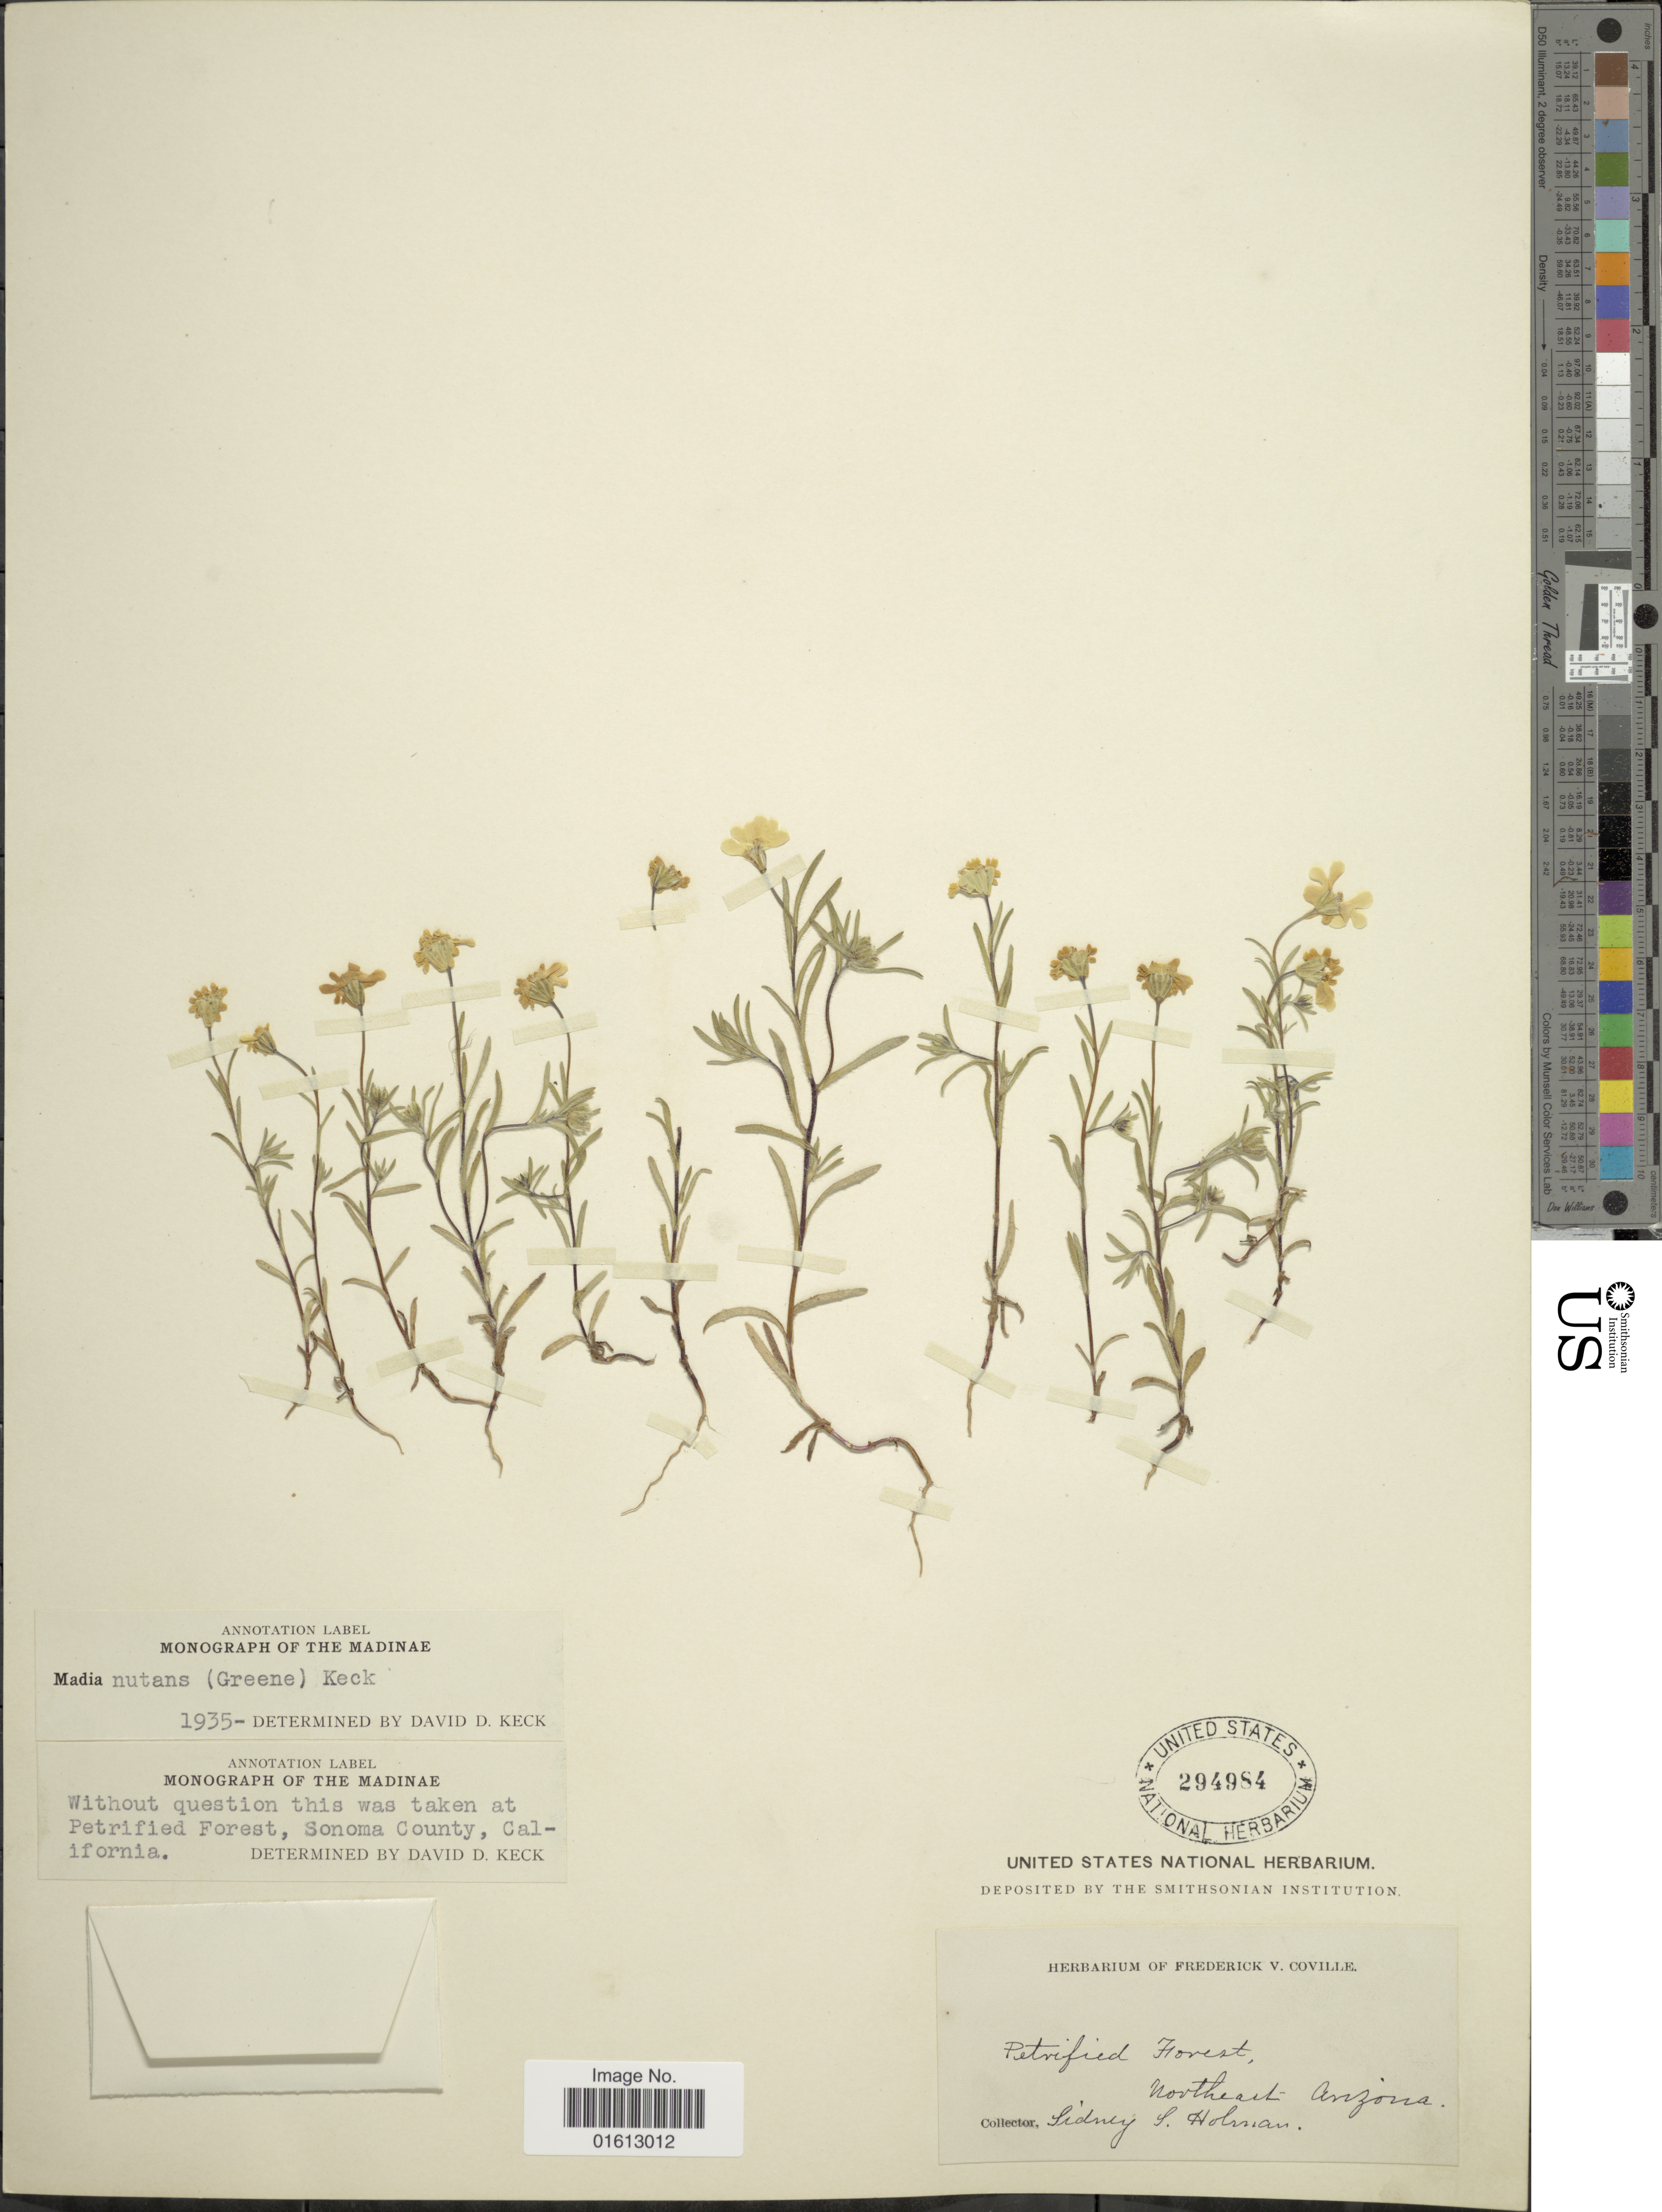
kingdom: Plantae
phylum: Tracheophyta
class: Magnoliopsida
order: Asterales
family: Asteraceae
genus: Madia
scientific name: Madia nutans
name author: (Greene) D.D. Keck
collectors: S. Holman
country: United States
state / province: Arizona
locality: Northeast Arizona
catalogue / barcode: US 264984